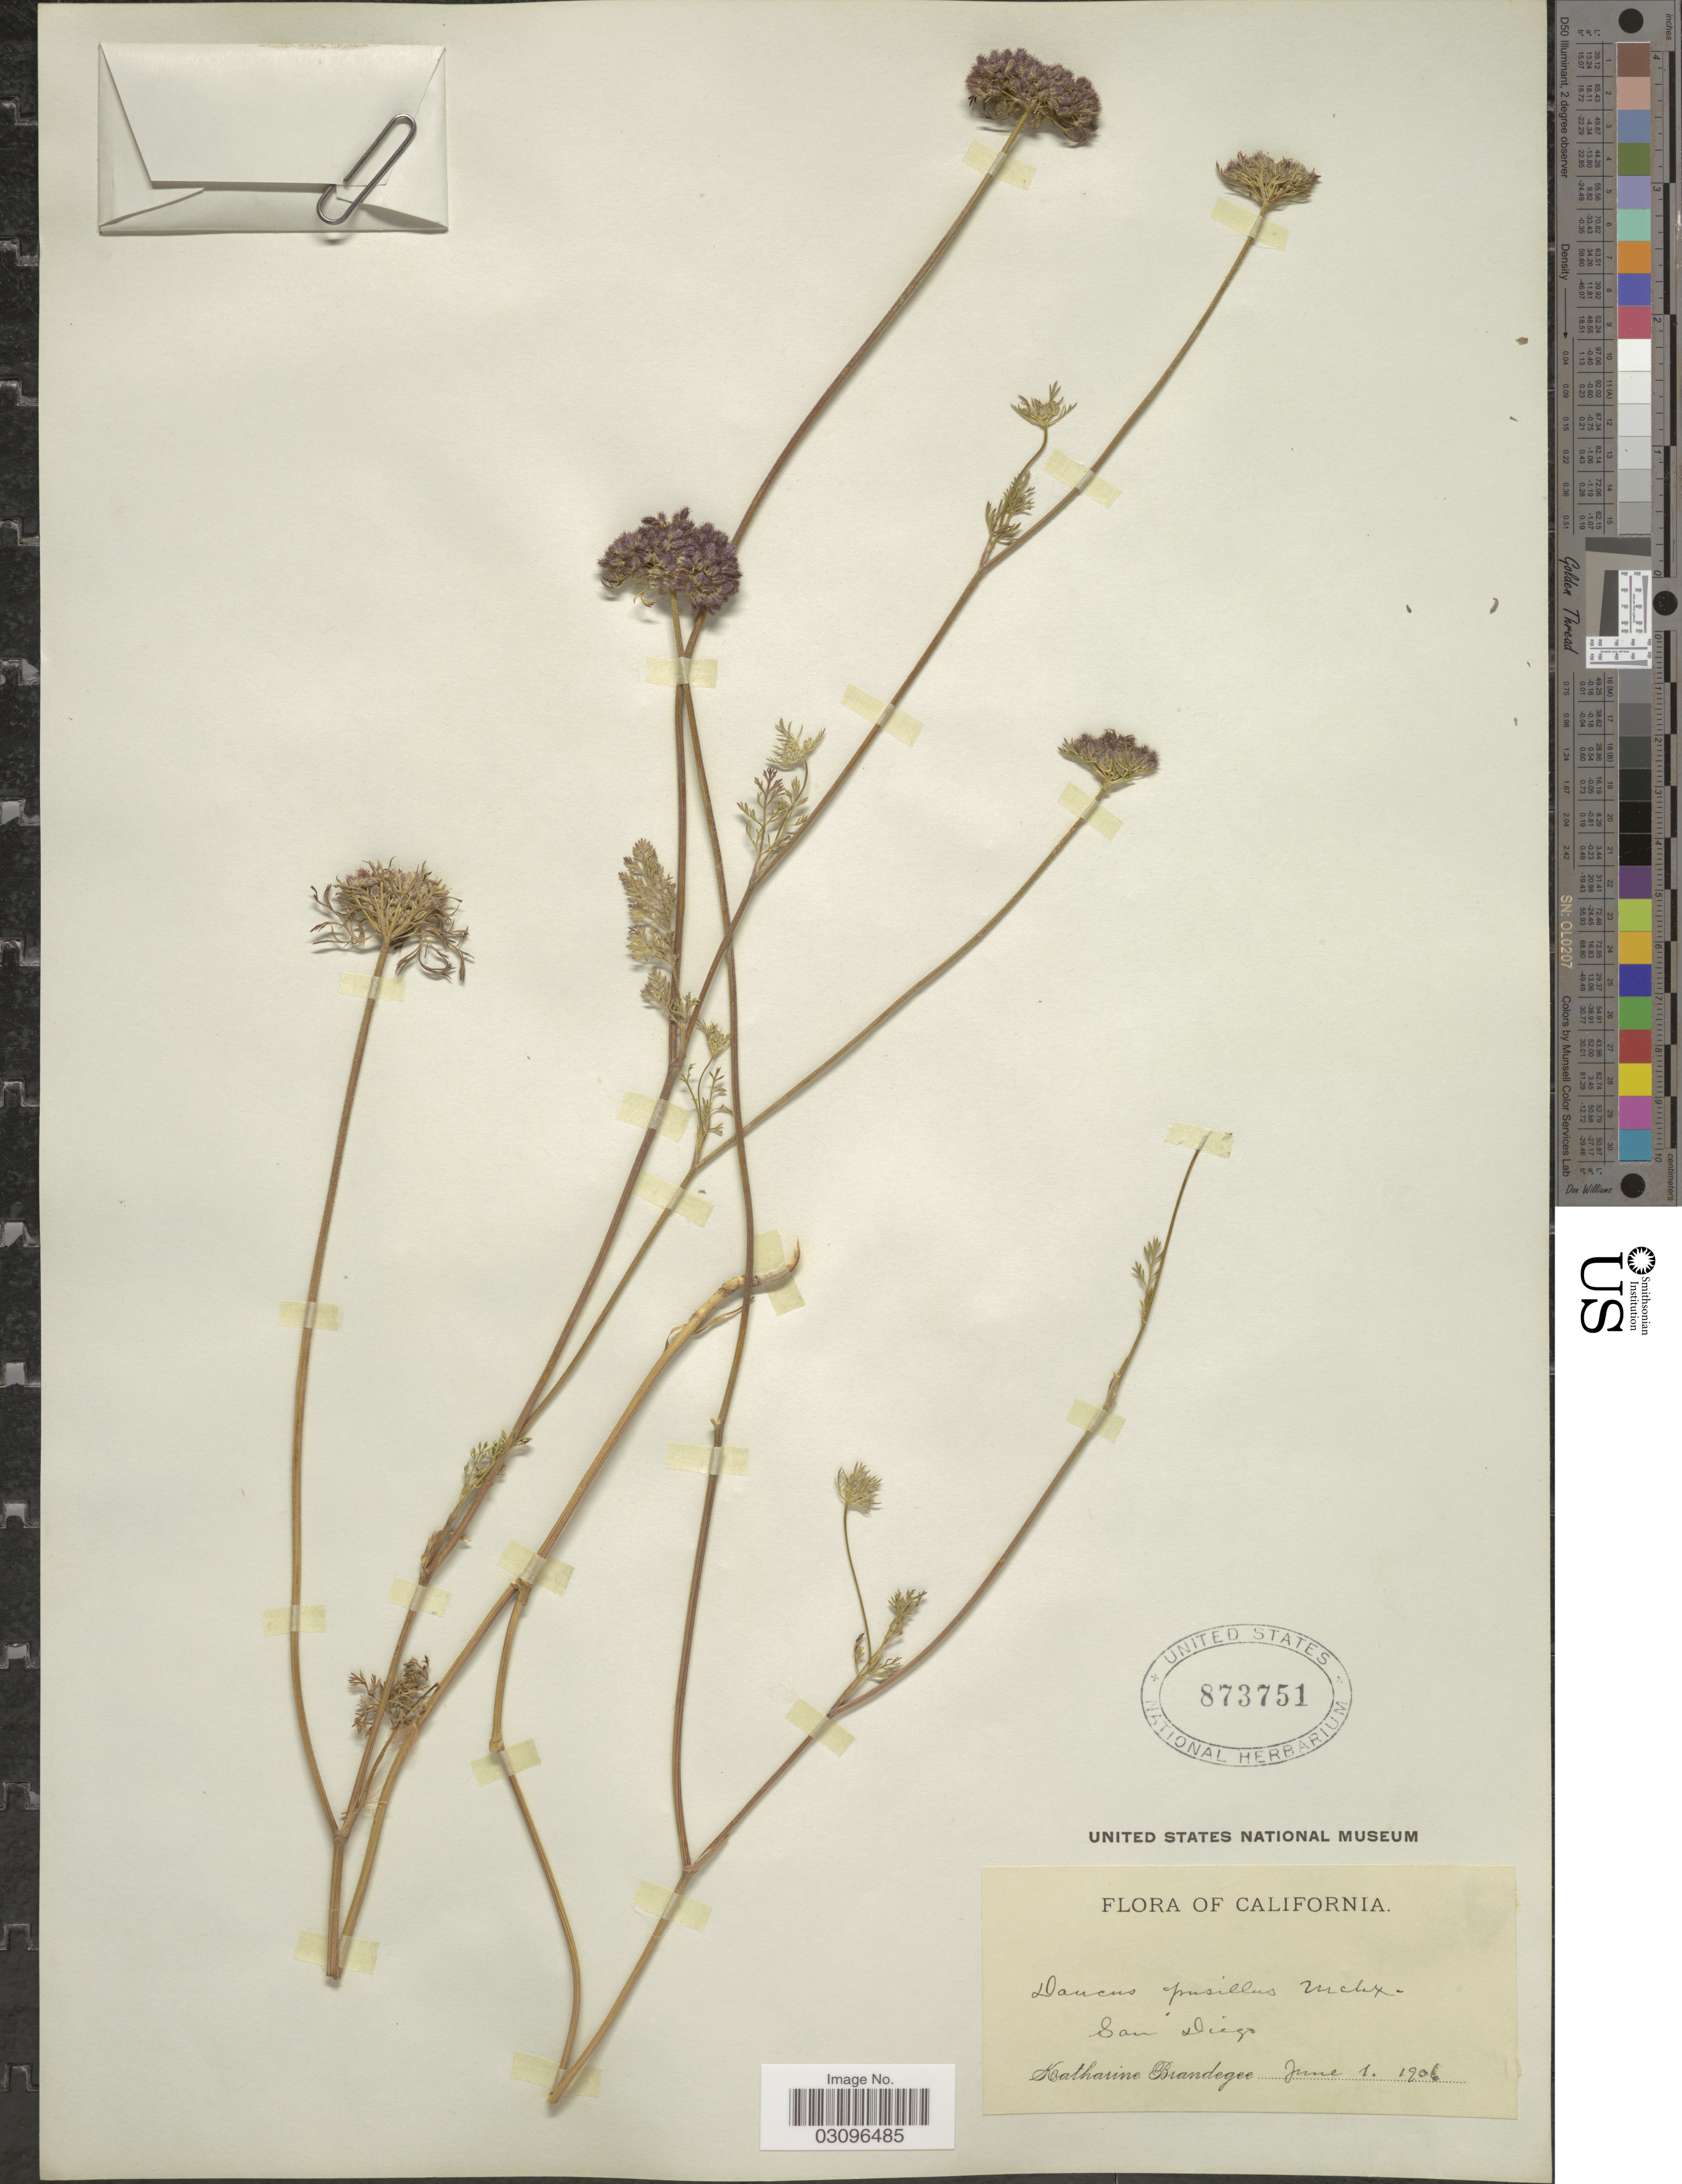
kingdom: Plantae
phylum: Tracheophyta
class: Magnoliopsida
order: Apiales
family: Apiaceae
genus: Daucus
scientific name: Daucus pusillus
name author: Michx.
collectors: M. K. Brandegee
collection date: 1906-06-01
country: United States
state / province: California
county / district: San Diego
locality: San Diego.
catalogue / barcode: US 873751